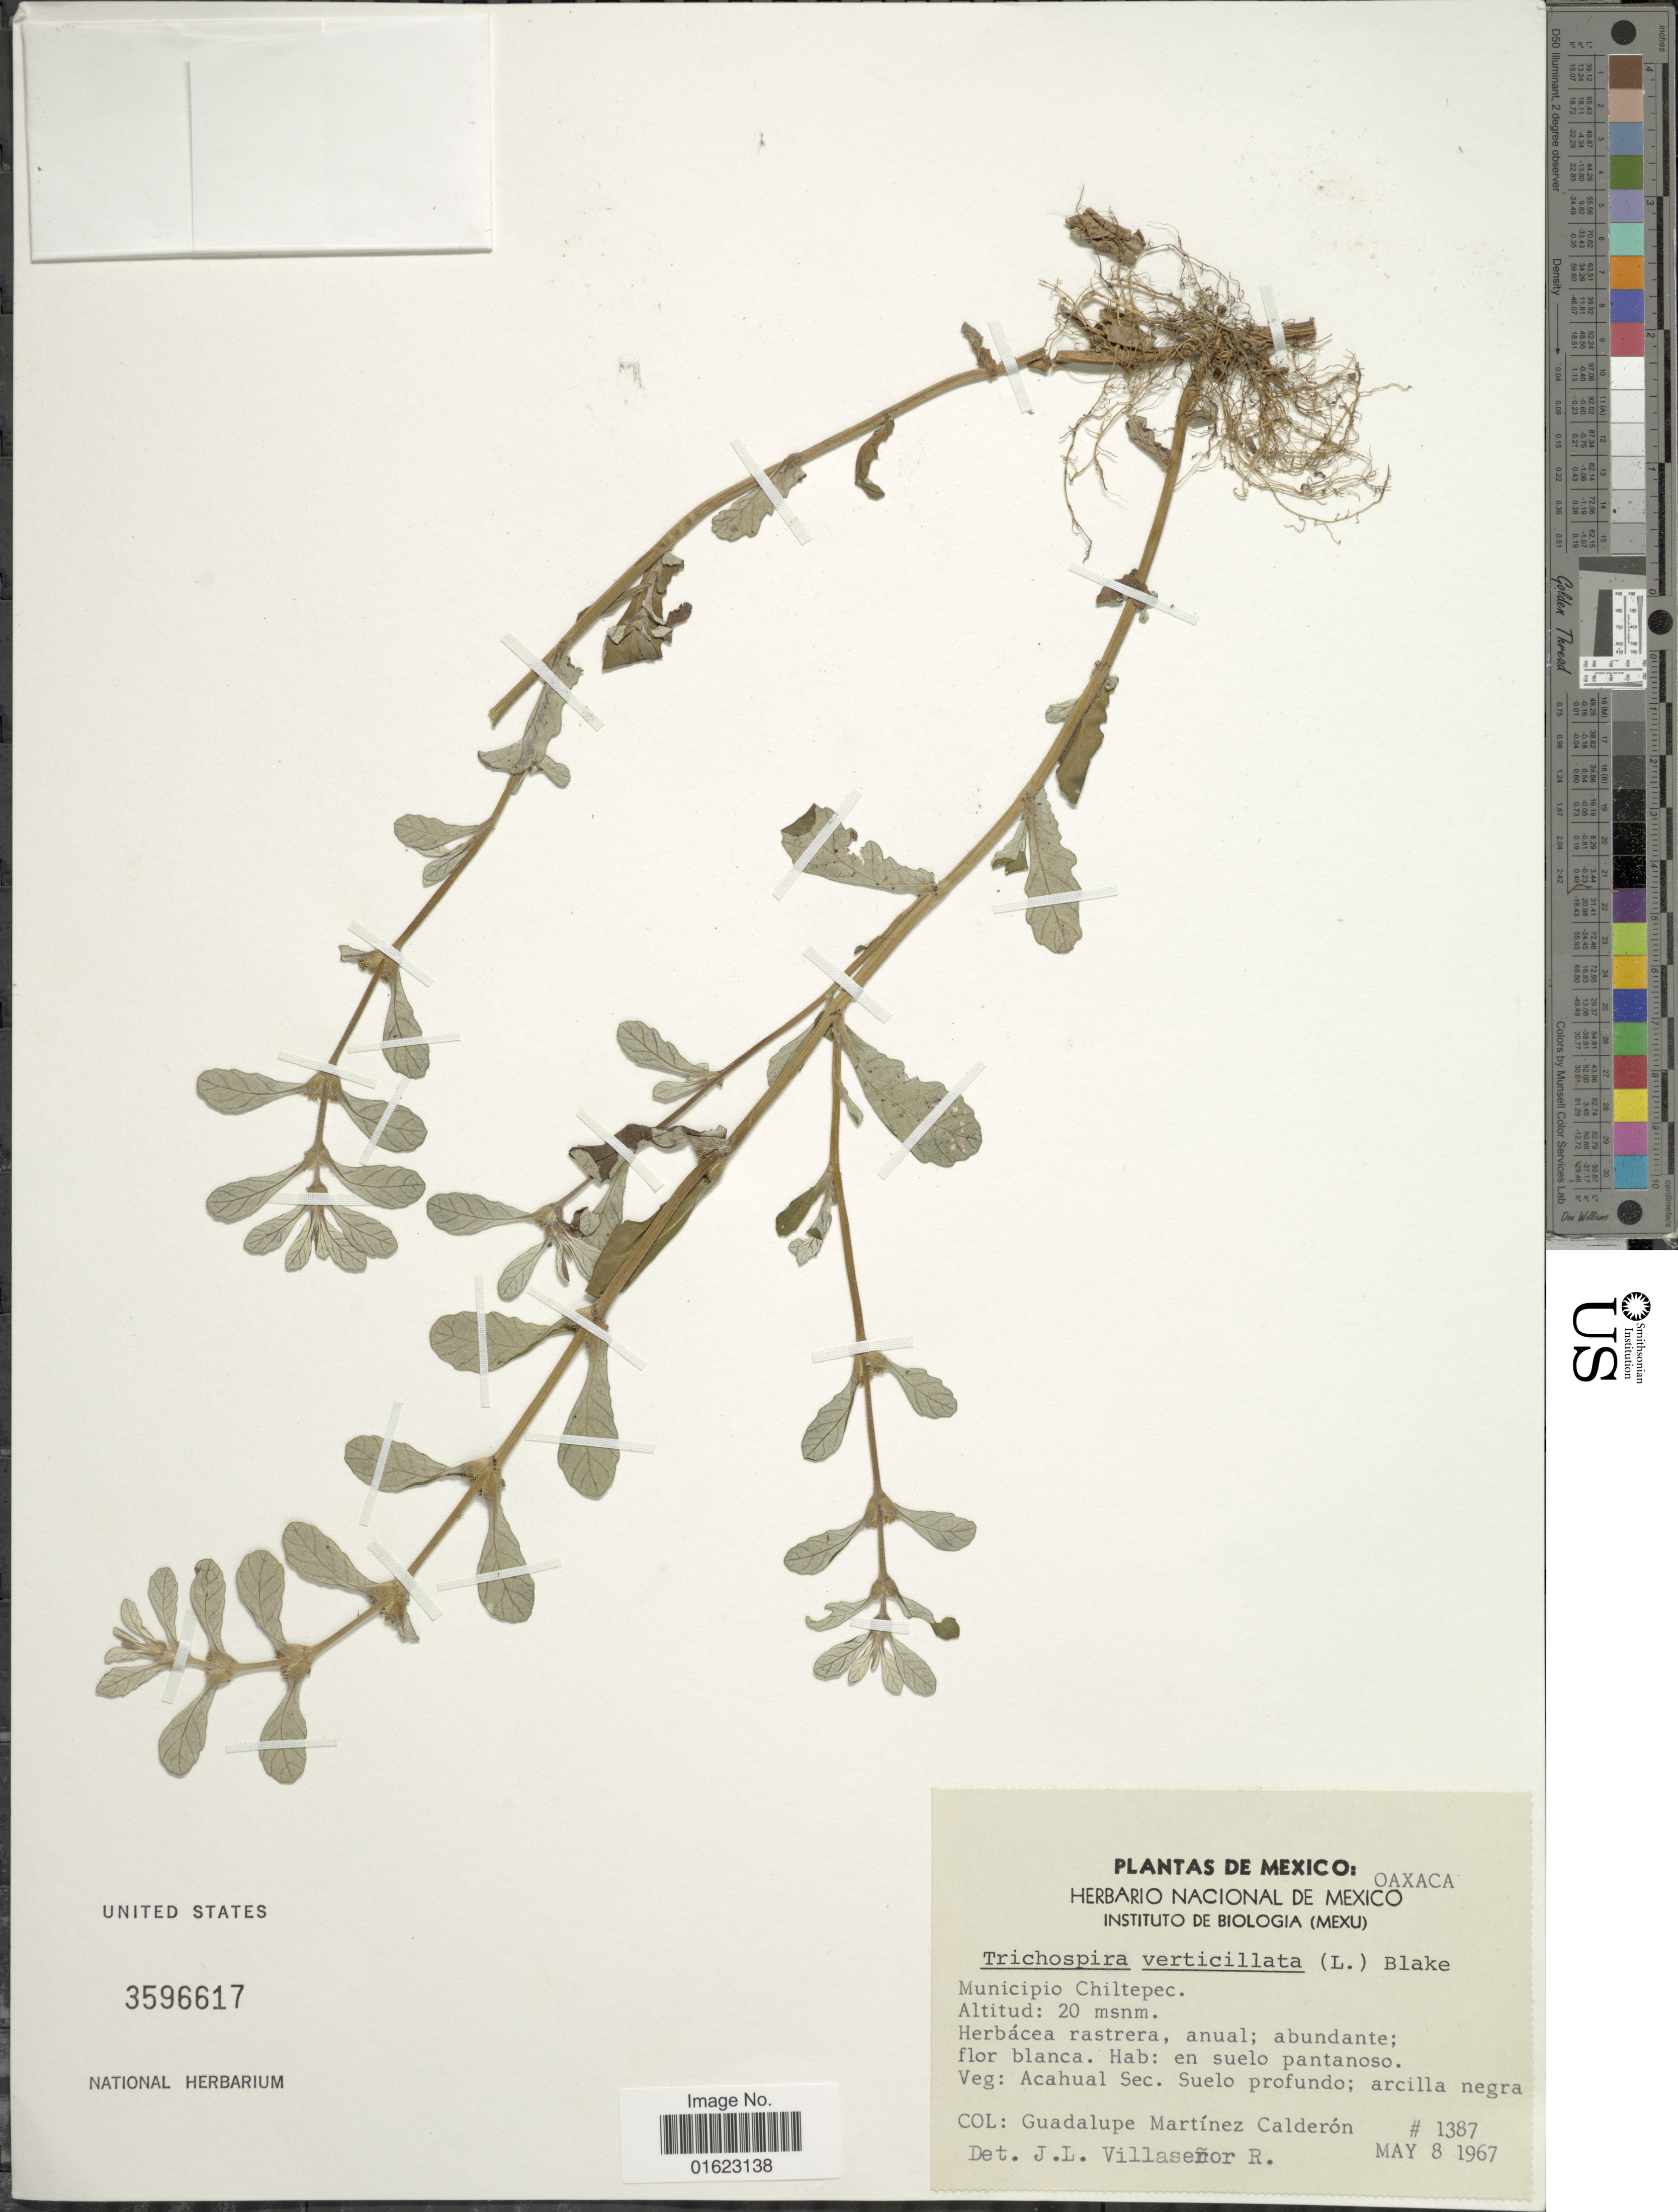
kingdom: Plantae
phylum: Tracheophyta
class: Magnoliopsida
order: Asterales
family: Asteraceae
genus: Trichospira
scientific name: Trichospira verticillata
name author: (L.) S.F. Blake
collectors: G. Martinez-C.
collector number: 1387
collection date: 1967-05-08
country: Mexico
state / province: Oaxaca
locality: Mexico. Oaxaca, Municipio Chiltepec.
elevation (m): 20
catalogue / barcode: US 3596617